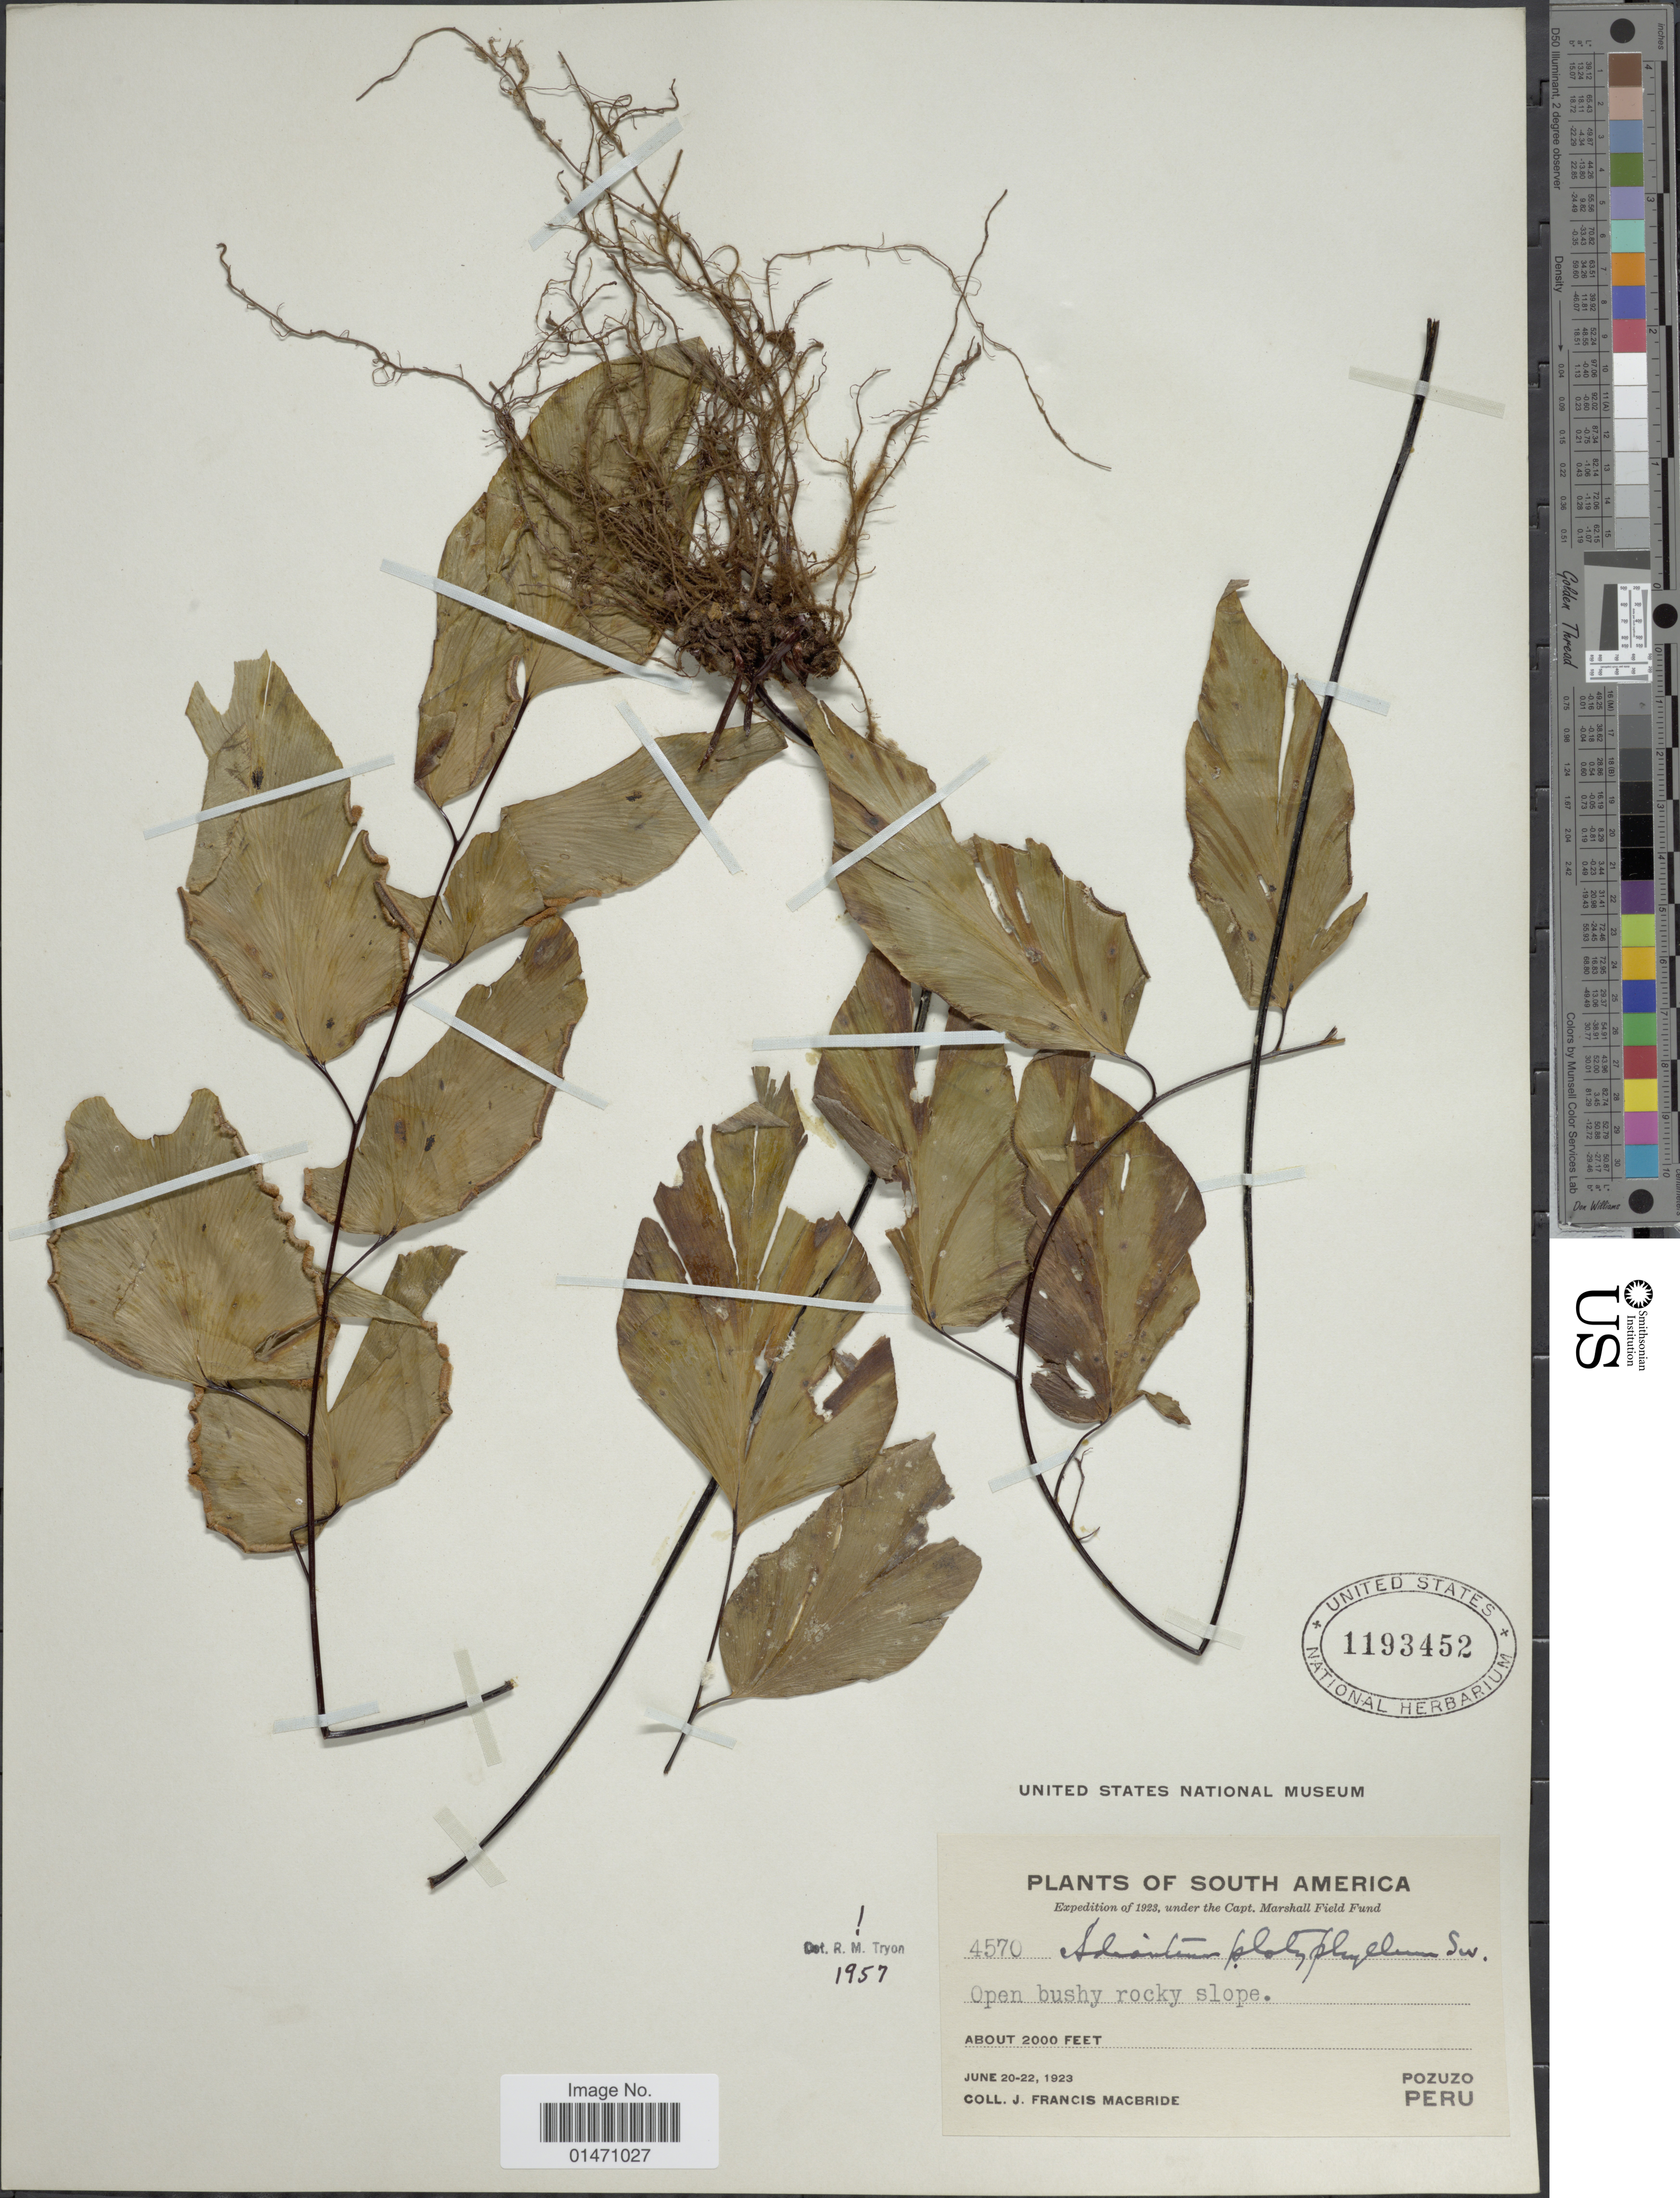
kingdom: Plantae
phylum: Tracheophyta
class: Polypodiopsida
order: Polypodiales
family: Pteridaceae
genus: Adiantum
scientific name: Adiantum platyphyllum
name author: Sw.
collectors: J. F. Macbride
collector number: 4570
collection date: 1923-06-20/1923-06-22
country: Peru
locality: South America, Pozuzuo, Peru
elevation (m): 610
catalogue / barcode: US 1193452